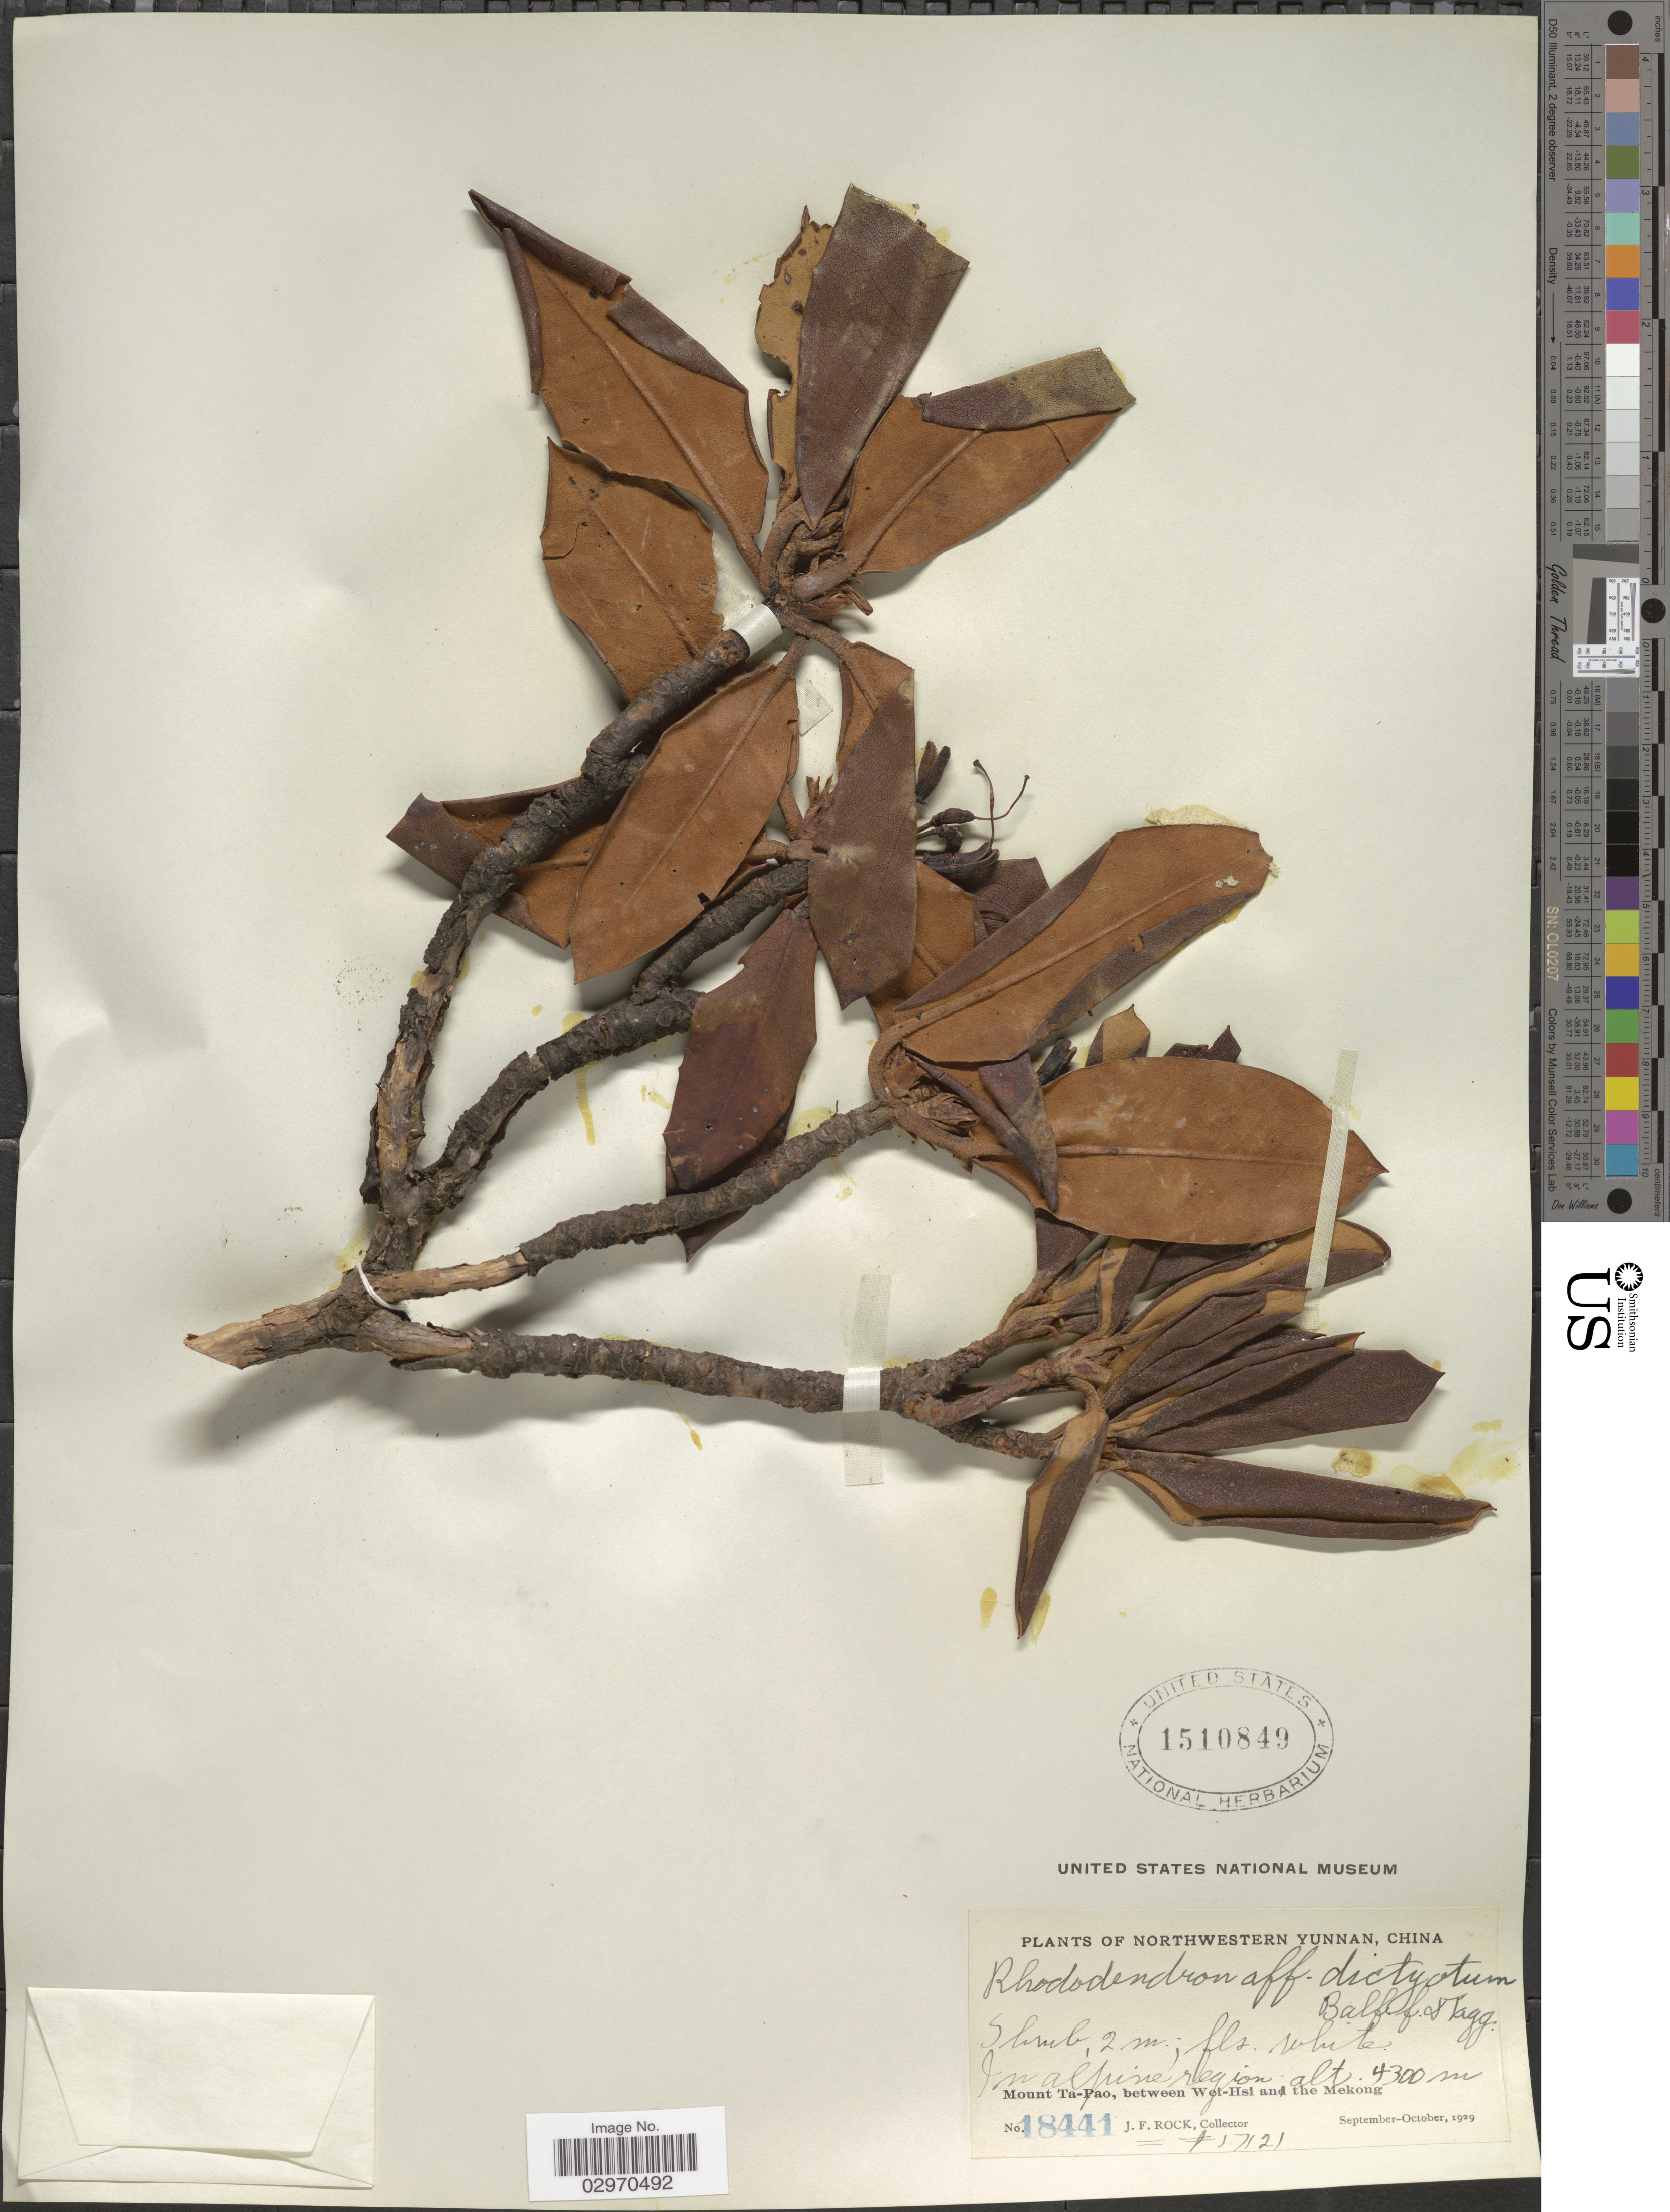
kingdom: Plantae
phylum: Tracheophyta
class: Magnoliopsida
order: Ericales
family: Ericaceae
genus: Rhododendron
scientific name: Rhododendron dictyotum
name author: Balf. f. ex Tagg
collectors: J. Rock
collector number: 17121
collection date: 1929-09/1929-10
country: China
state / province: Yunnan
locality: Northwestern Yunnan. In alpine region. Mount Ta-Pao, between Wei-Hsi and the Mekong.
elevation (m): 4300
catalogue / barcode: US 1510849